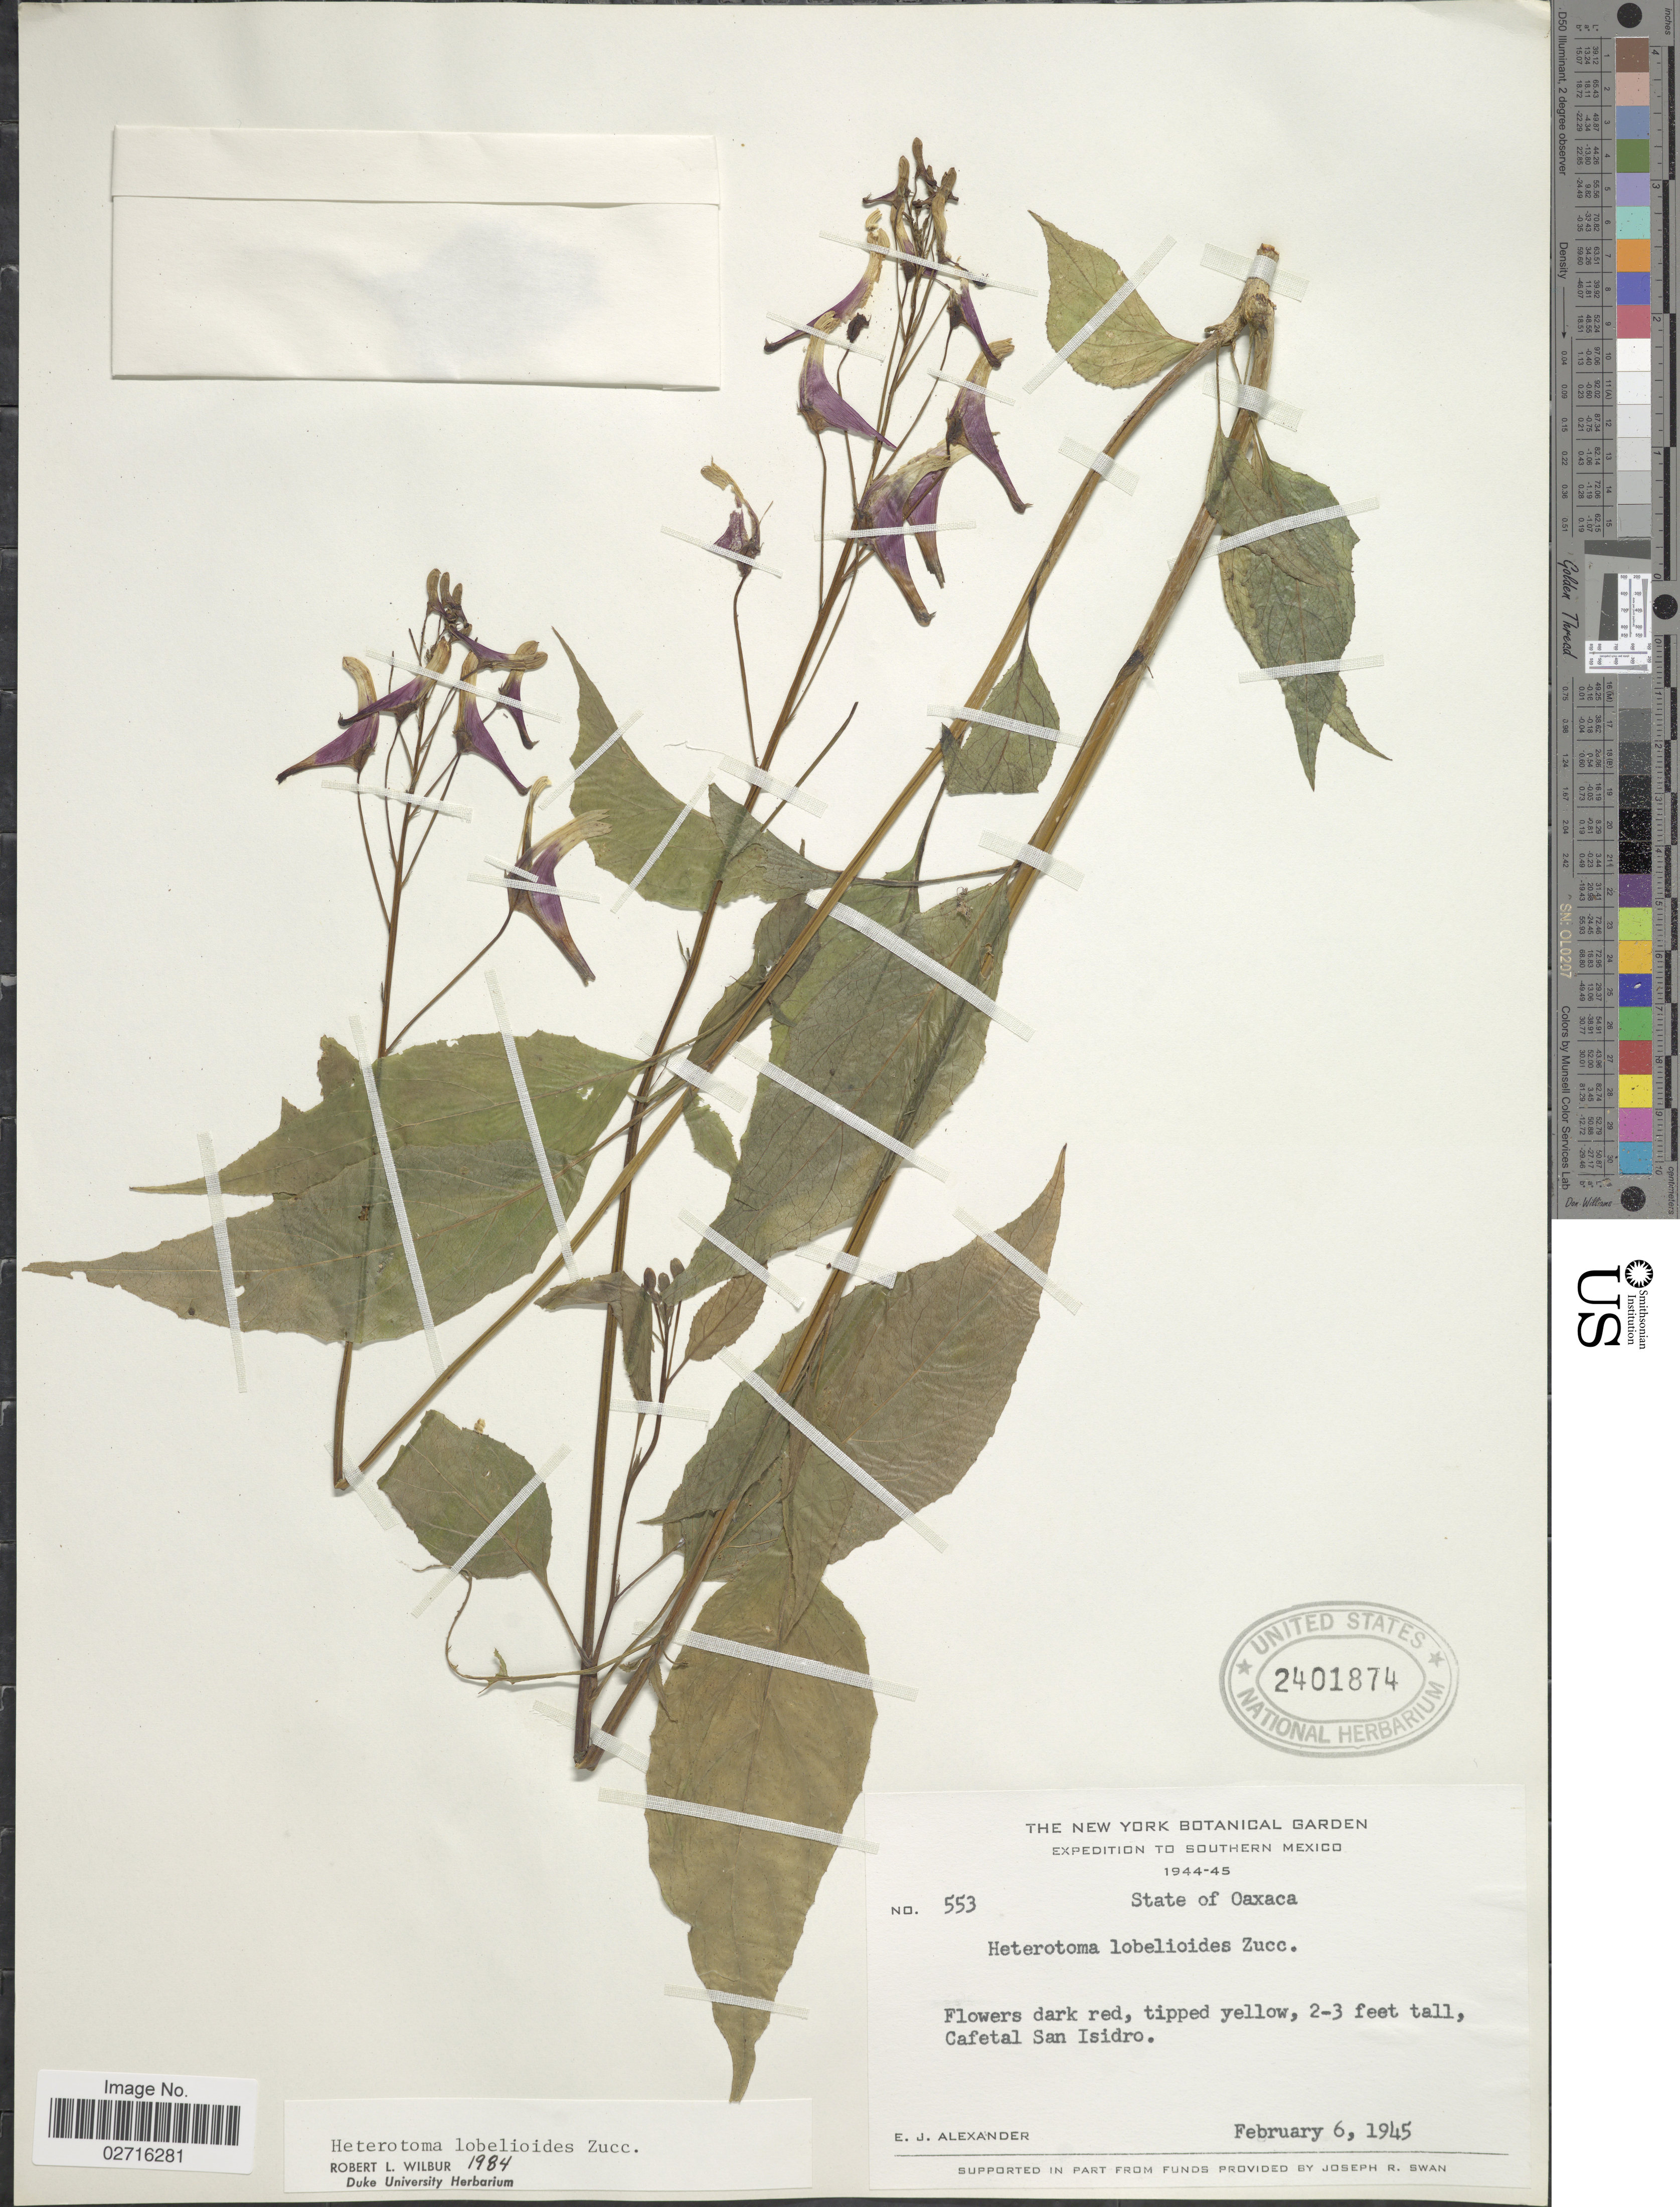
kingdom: Plantae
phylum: Tracheophyta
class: Magnoliopsida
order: Asterales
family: Campanulaceae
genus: Heterotoma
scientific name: Heterotoma lobelioides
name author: Zucc.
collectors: E. J. Alexander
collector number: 553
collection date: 1945-02-06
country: Mexico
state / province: Oaxaca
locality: Southern Mexico, Cafetal San Isidro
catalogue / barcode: US 2401874